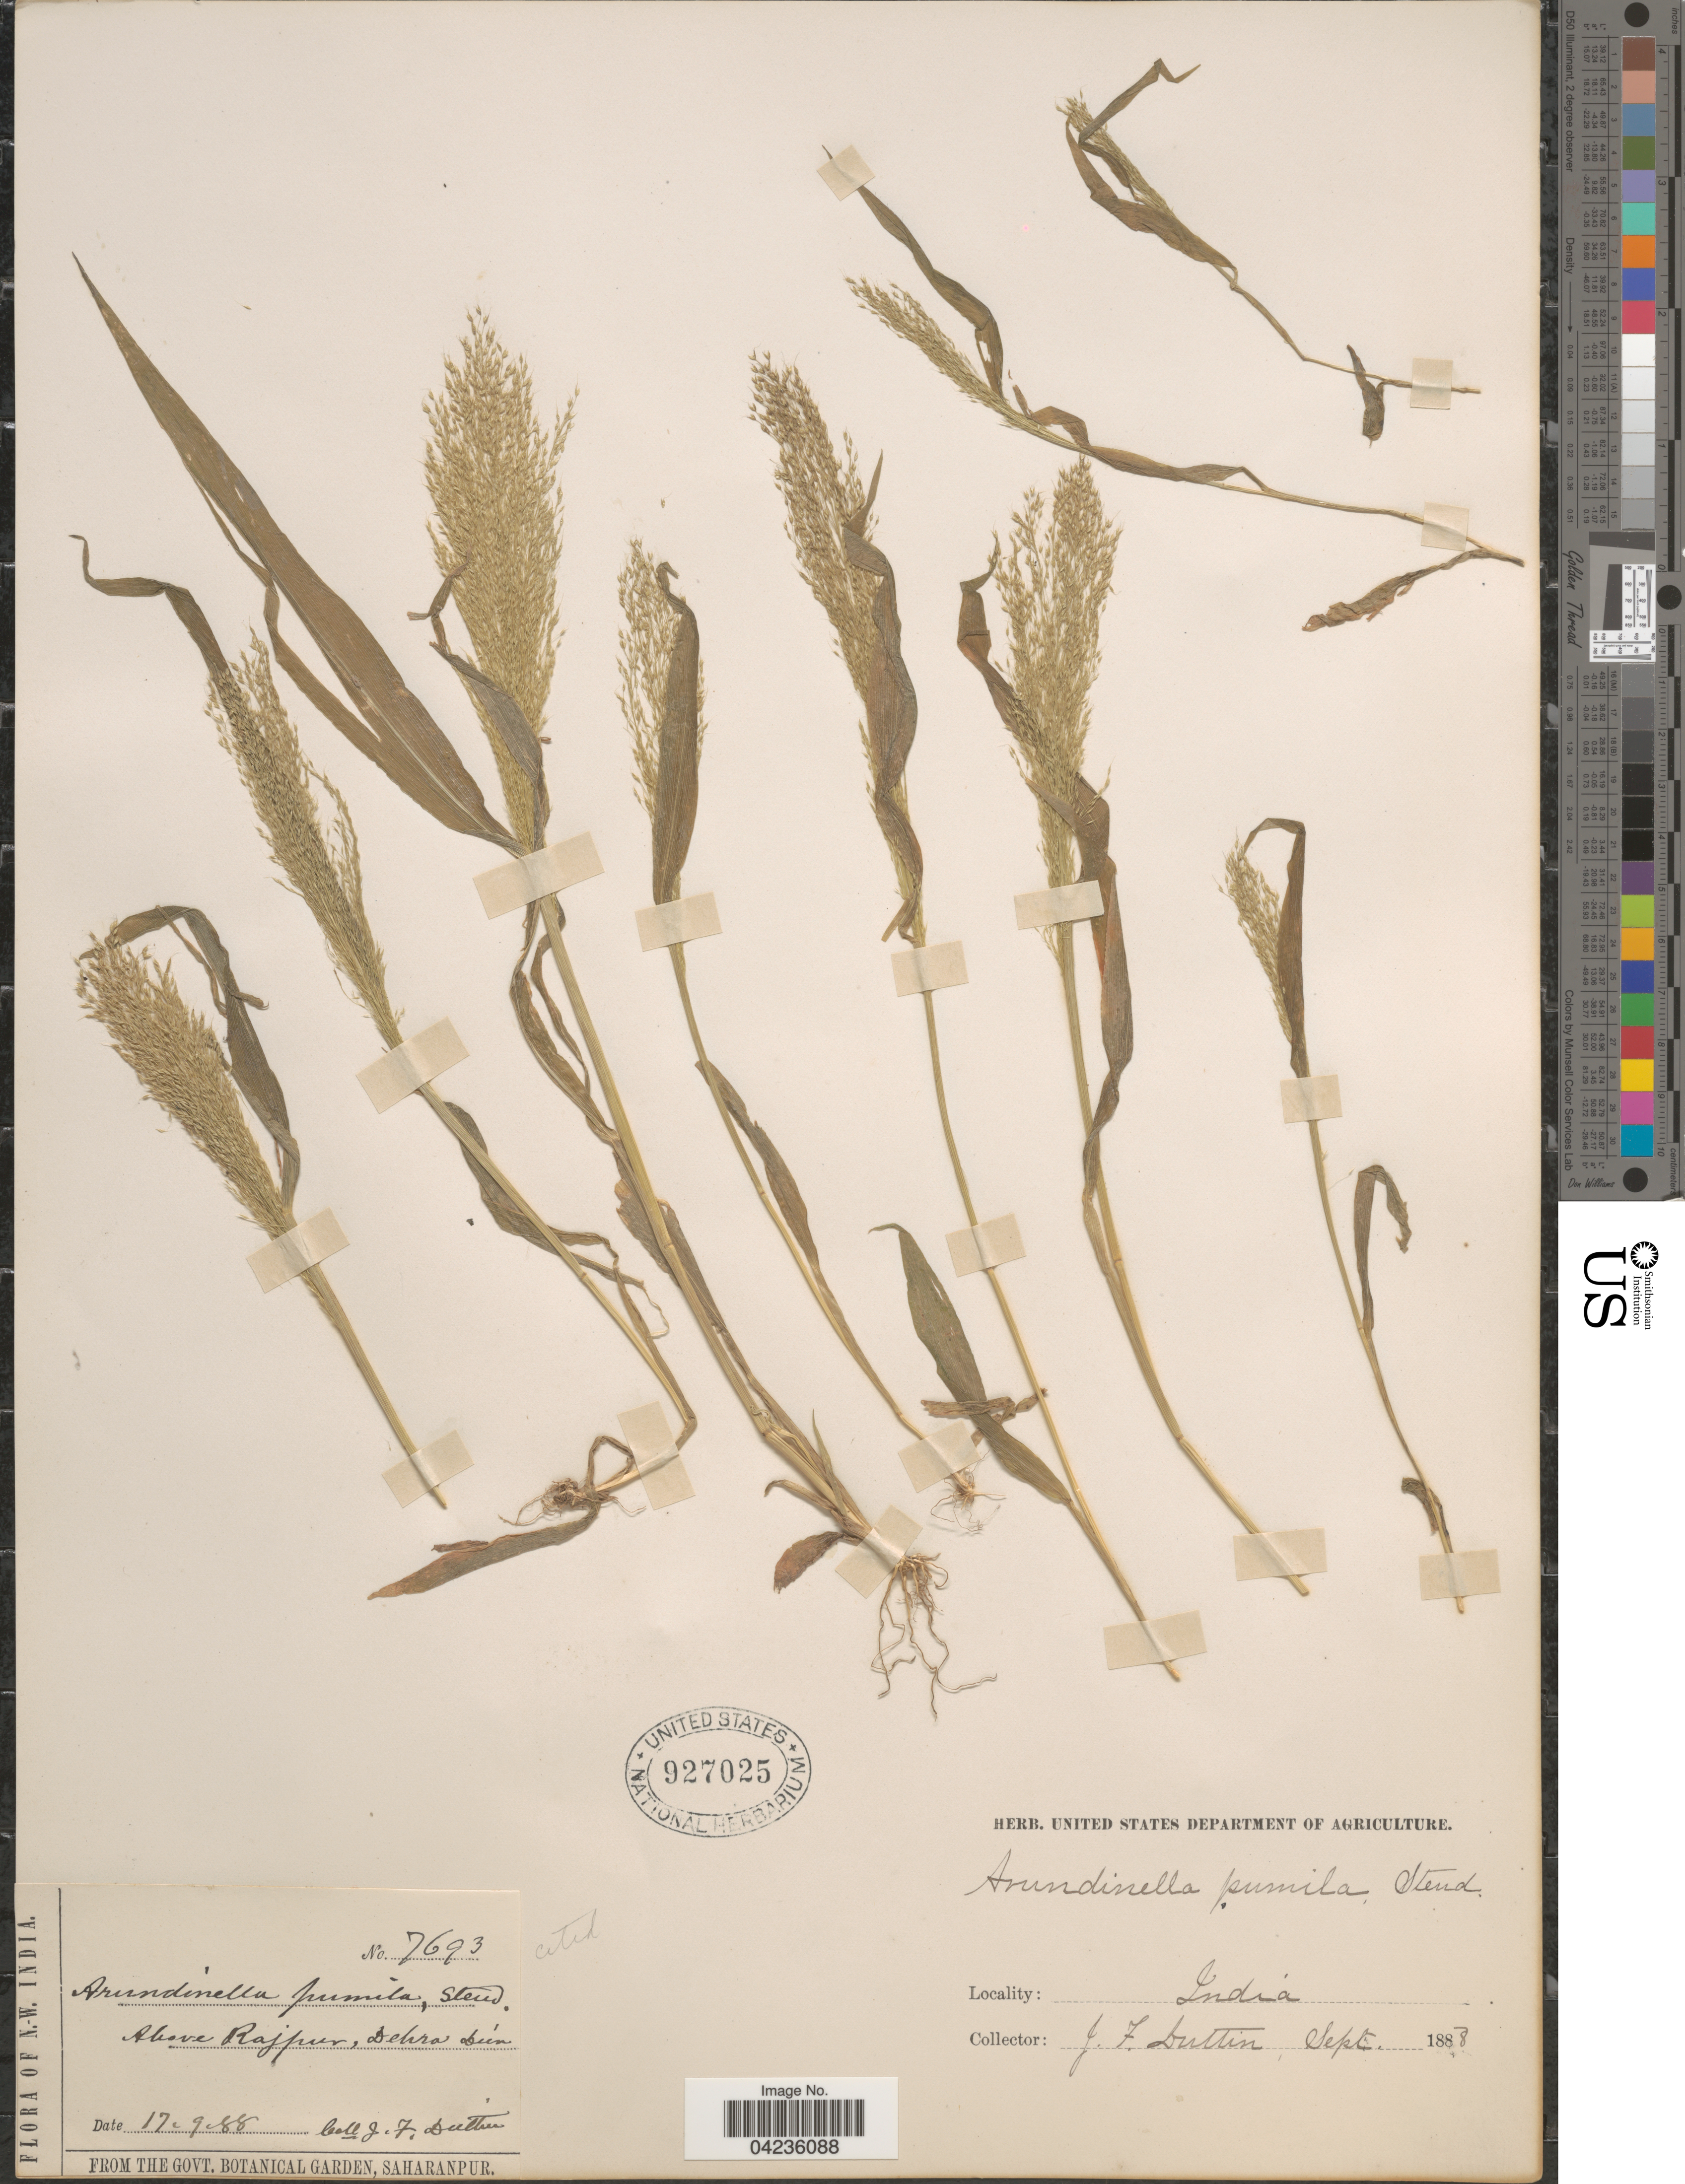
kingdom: Plantae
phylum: Tracheophyta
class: Liliopsida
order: Poales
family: Poaceae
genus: Arundinella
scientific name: Arundinella pumila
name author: (Hochst. ex A. Rich.) Steud.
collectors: J. F. Duthie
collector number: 7693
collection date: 1888-09-17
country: India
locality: N.-W. India. Above Rajpur, Dehra Dún.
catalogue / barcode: US 927025